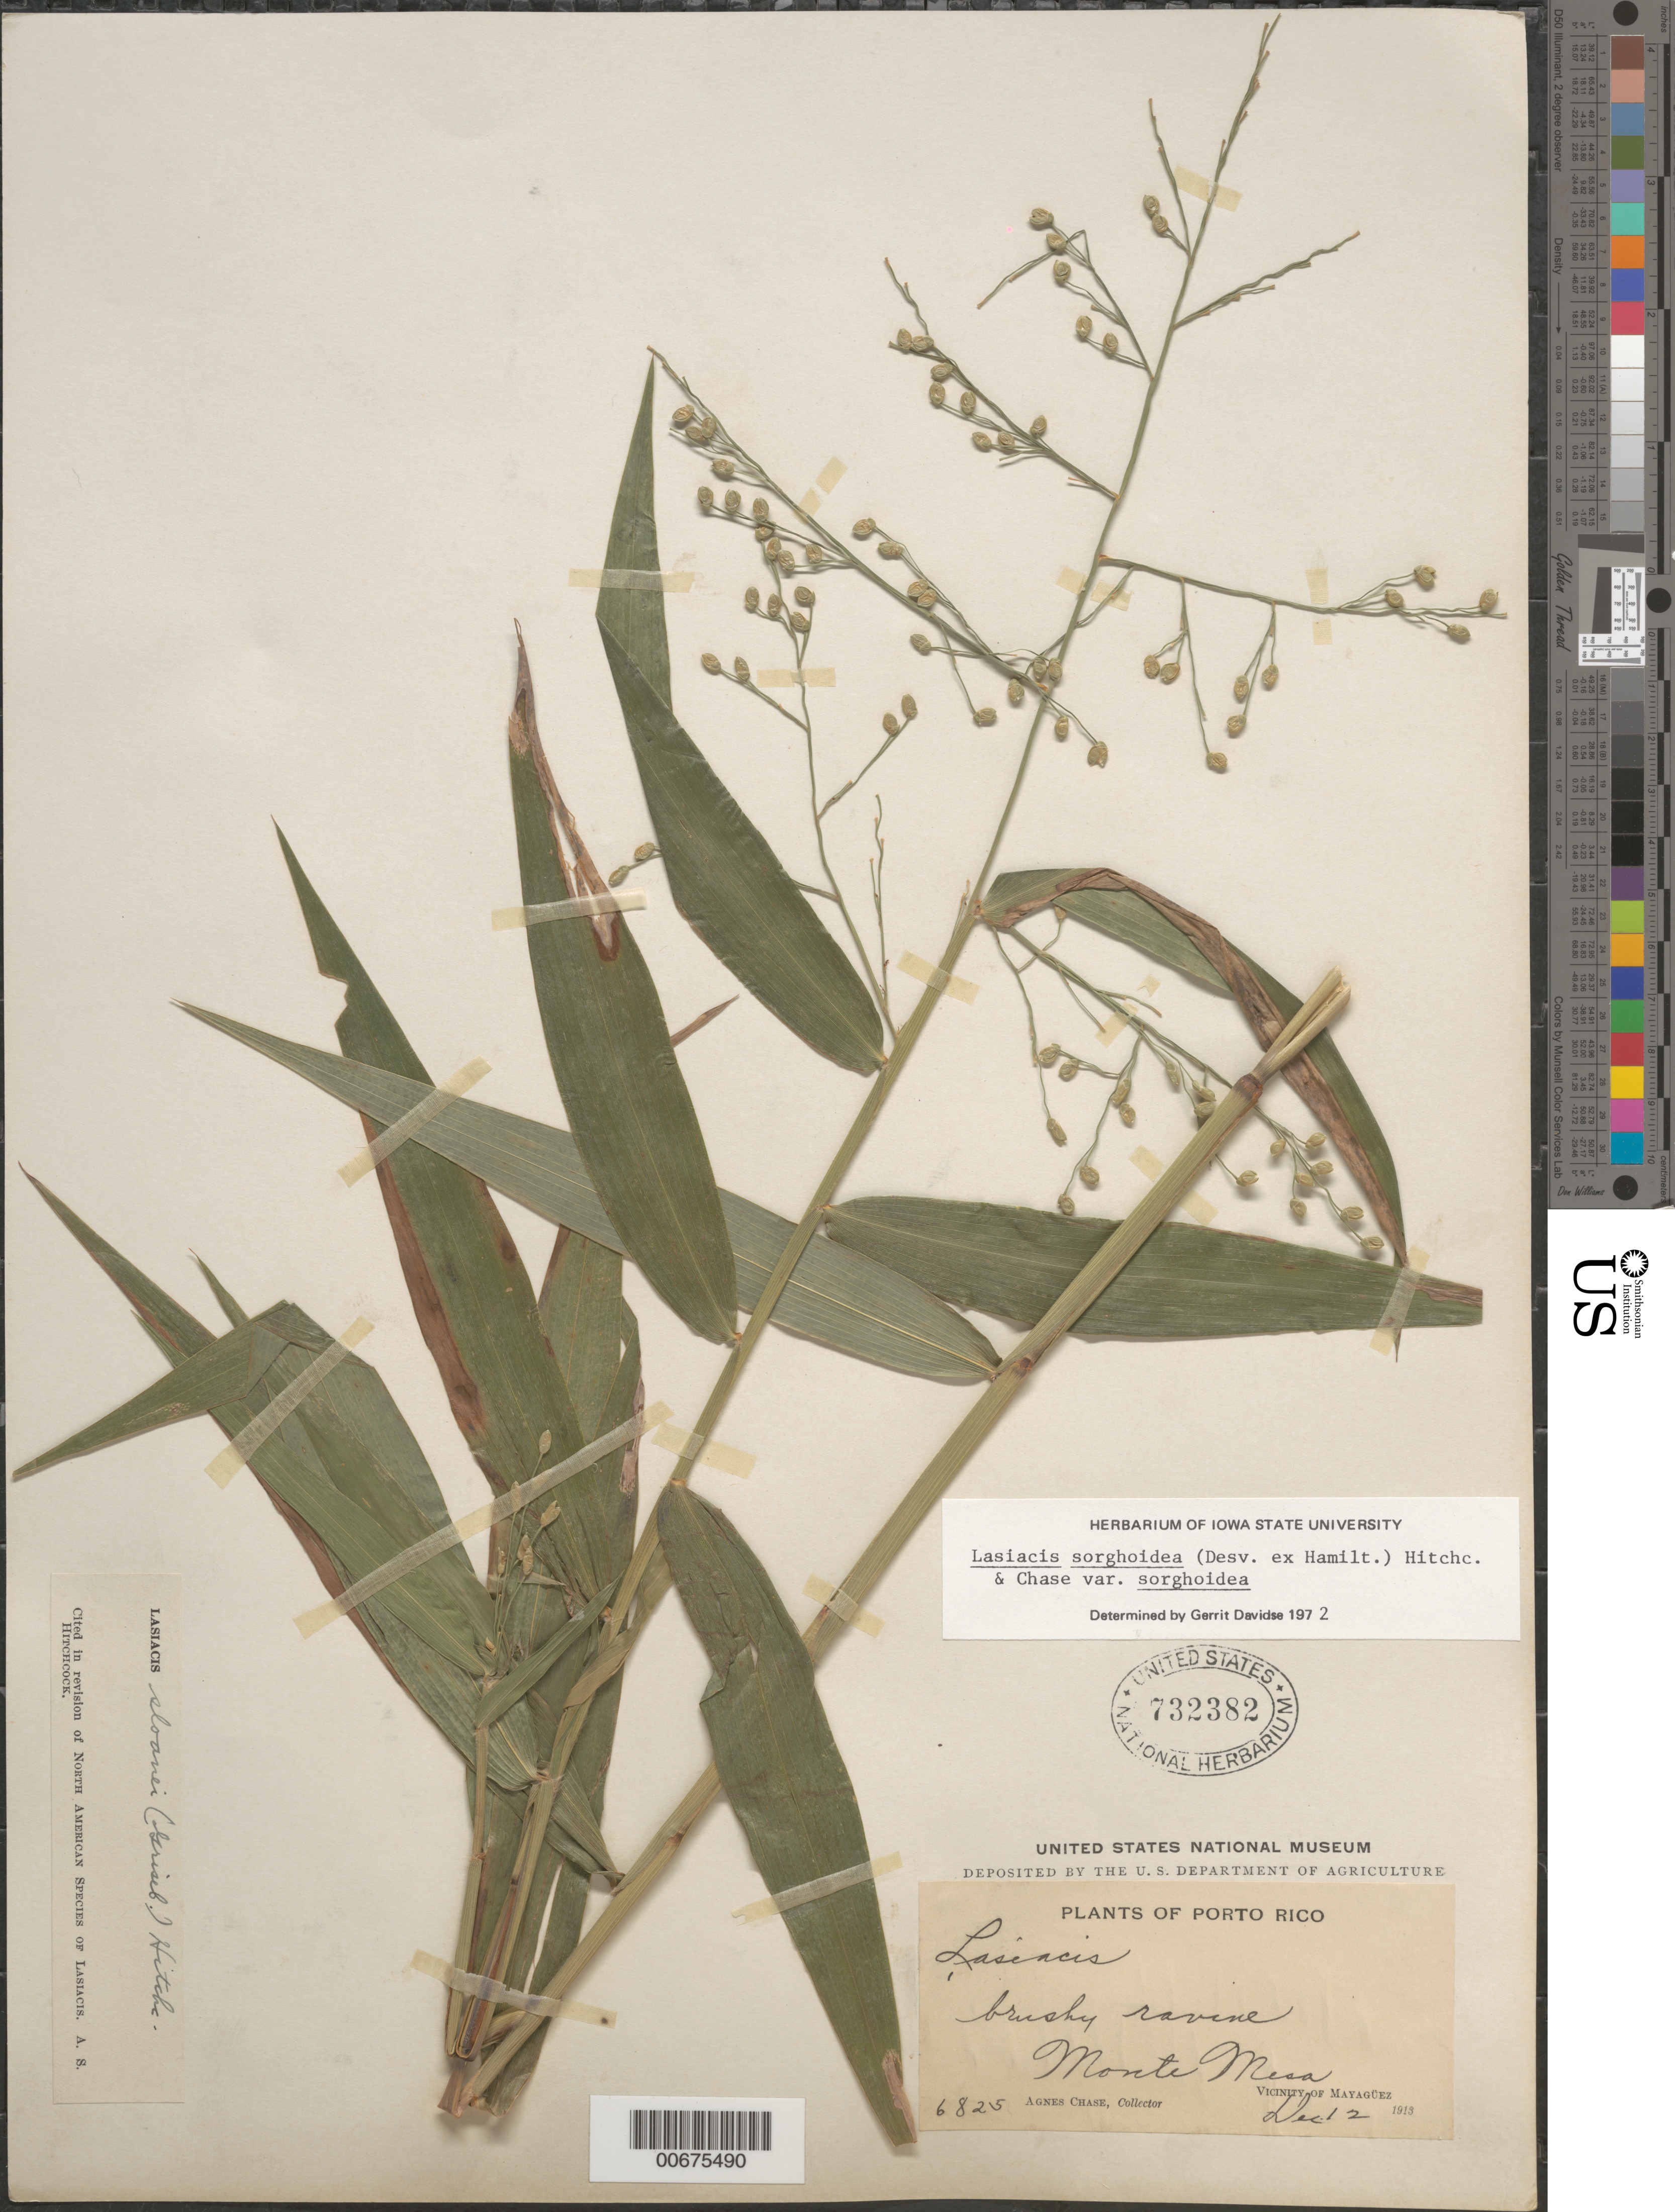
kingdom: Plantae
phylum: Tracheophyta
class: Liliopsida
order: Poales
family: Poaceae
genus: Lasiacis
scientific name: Lasiacis sorghoidea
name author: (Desv. ex Ham.) Hitchc. & Chase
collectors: A. Chase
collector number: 6825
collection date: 1913-12-12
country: Puerto Rico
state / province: Mayagüez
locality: Brushy ravine. Monte Mesa. Vicinity of Mayagüez.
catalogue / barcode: US 732382